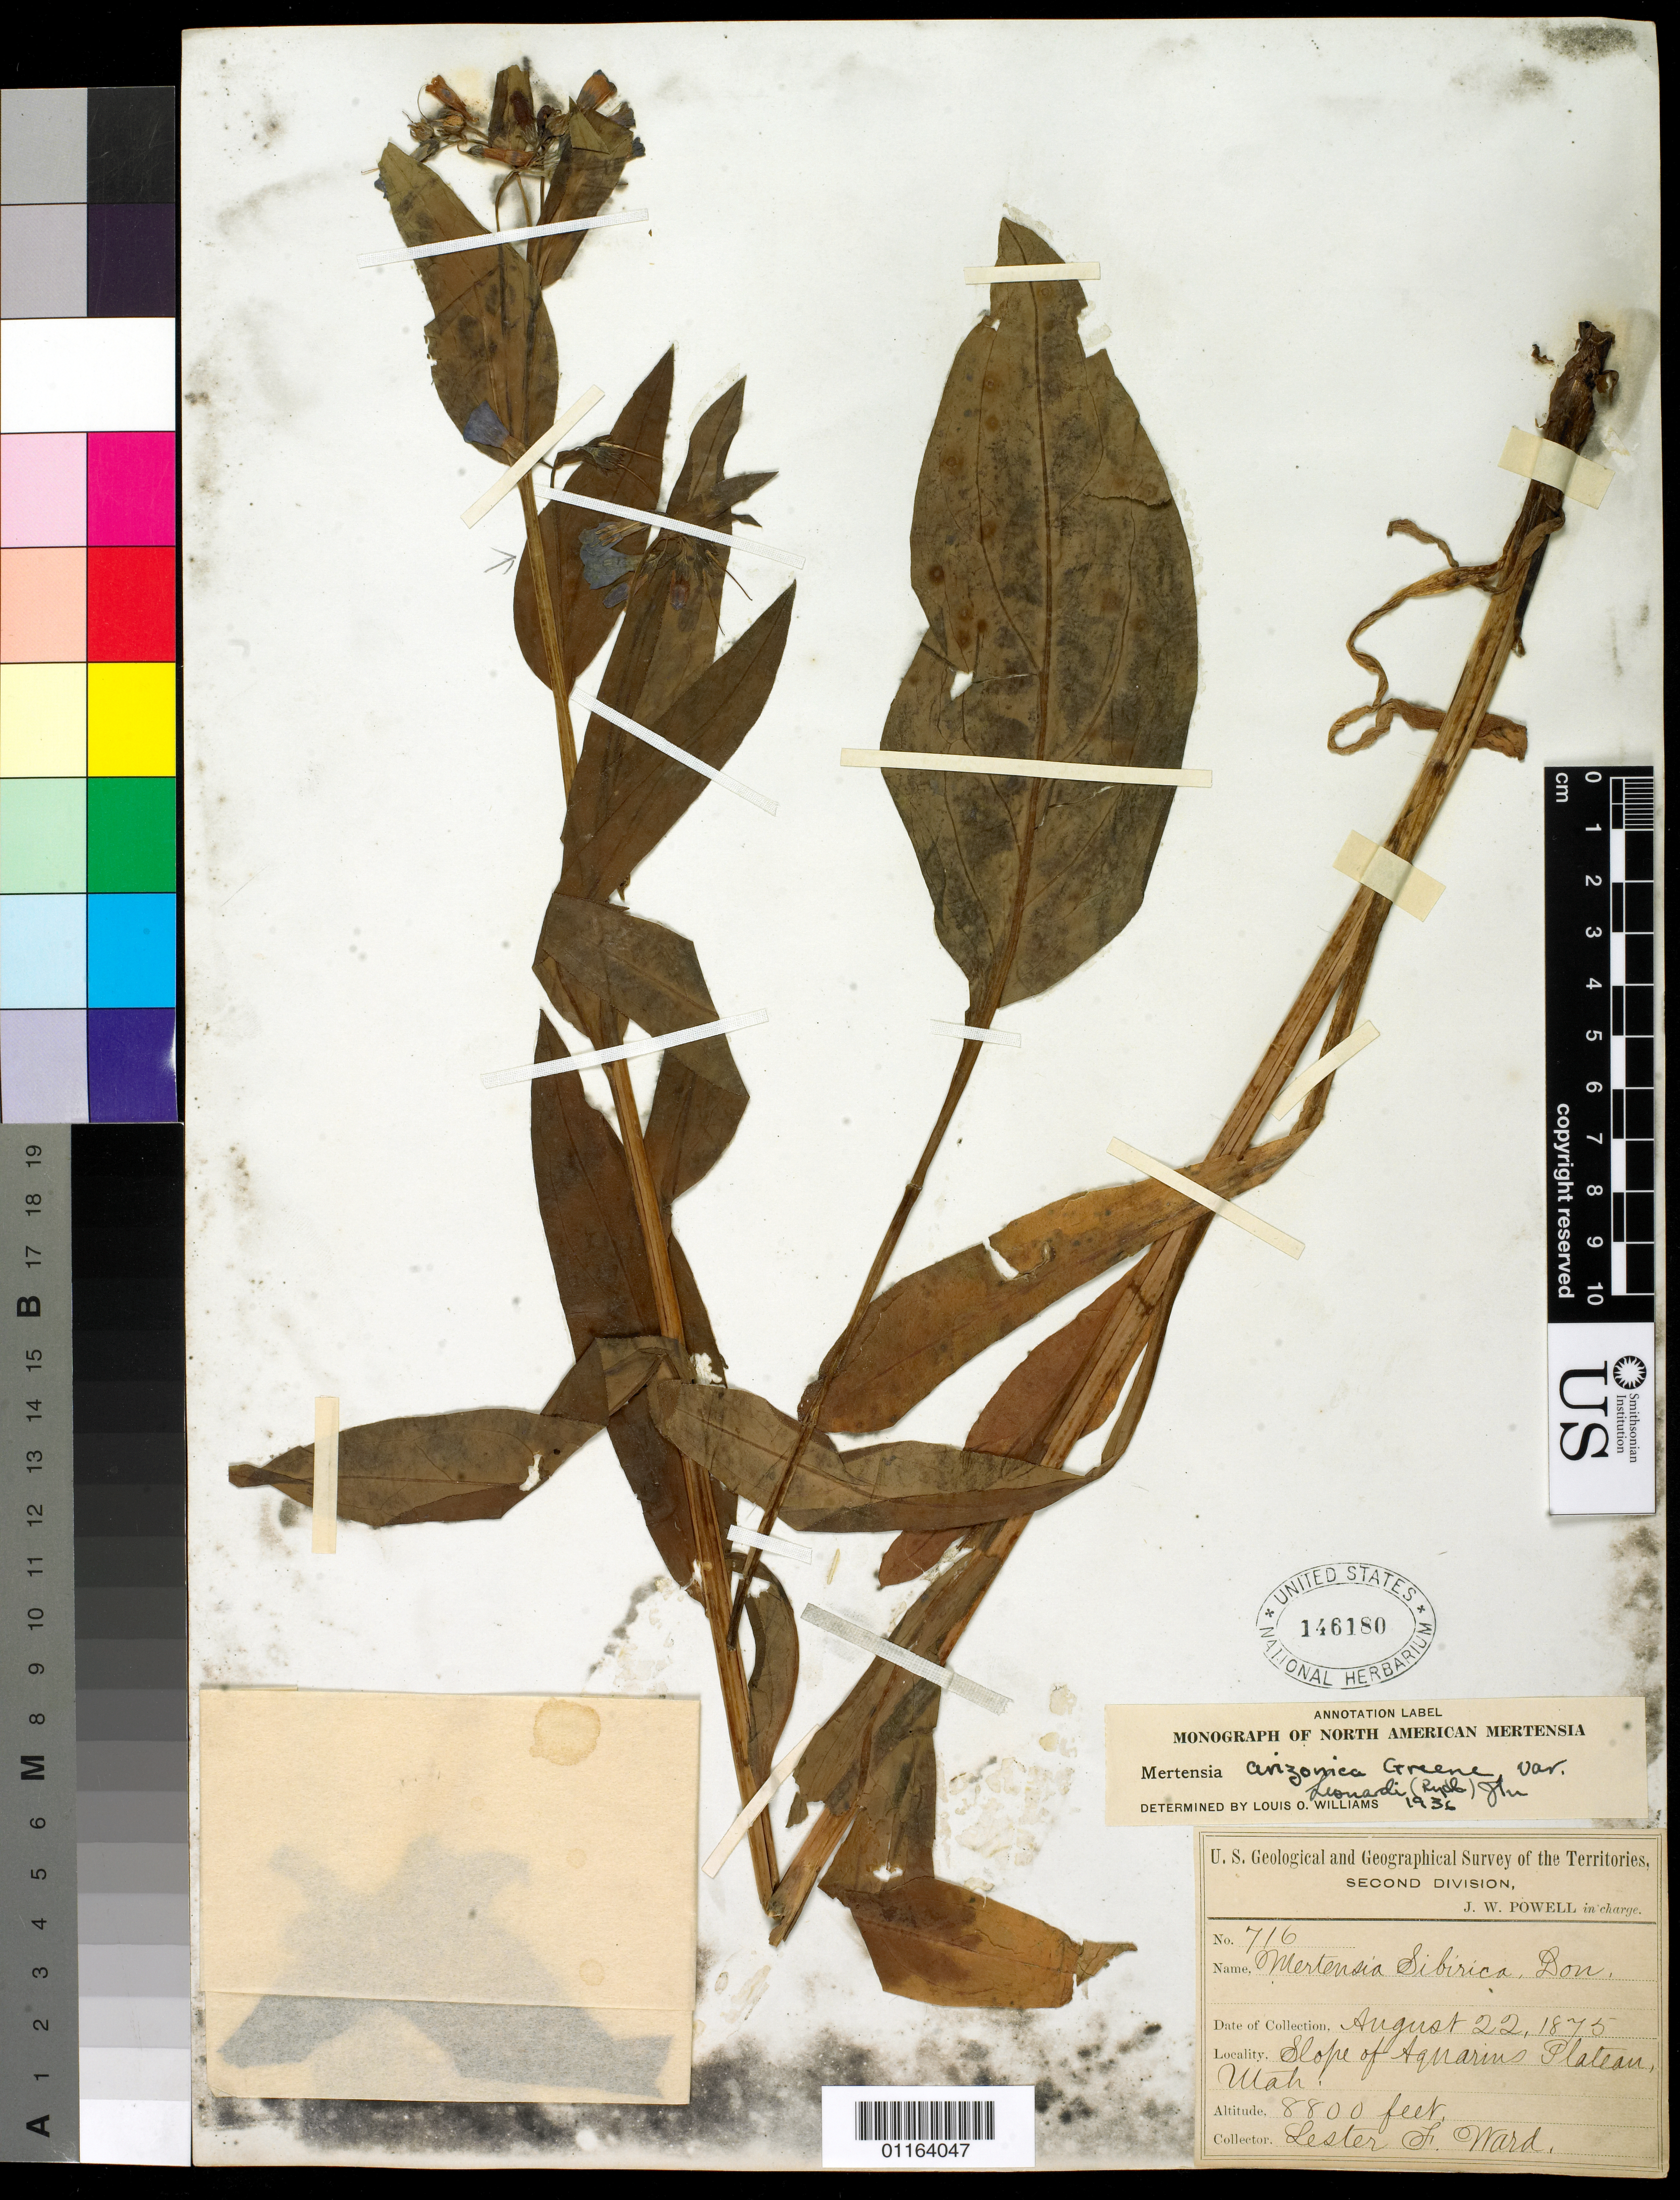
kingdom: Plantae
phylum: Tracheophyta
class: Magnoliopsida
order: Boraginales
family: Boraginaceae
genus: Mertensia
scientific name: Mertensia arizonica var. leonardi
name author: (Rydb.) I.M. Johnst.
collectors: L. F. Ward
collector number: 716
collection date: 1875-08-22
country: United States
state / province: Utah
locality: slope of Aquarius Plateau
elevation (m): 2682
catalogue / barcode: US 146180